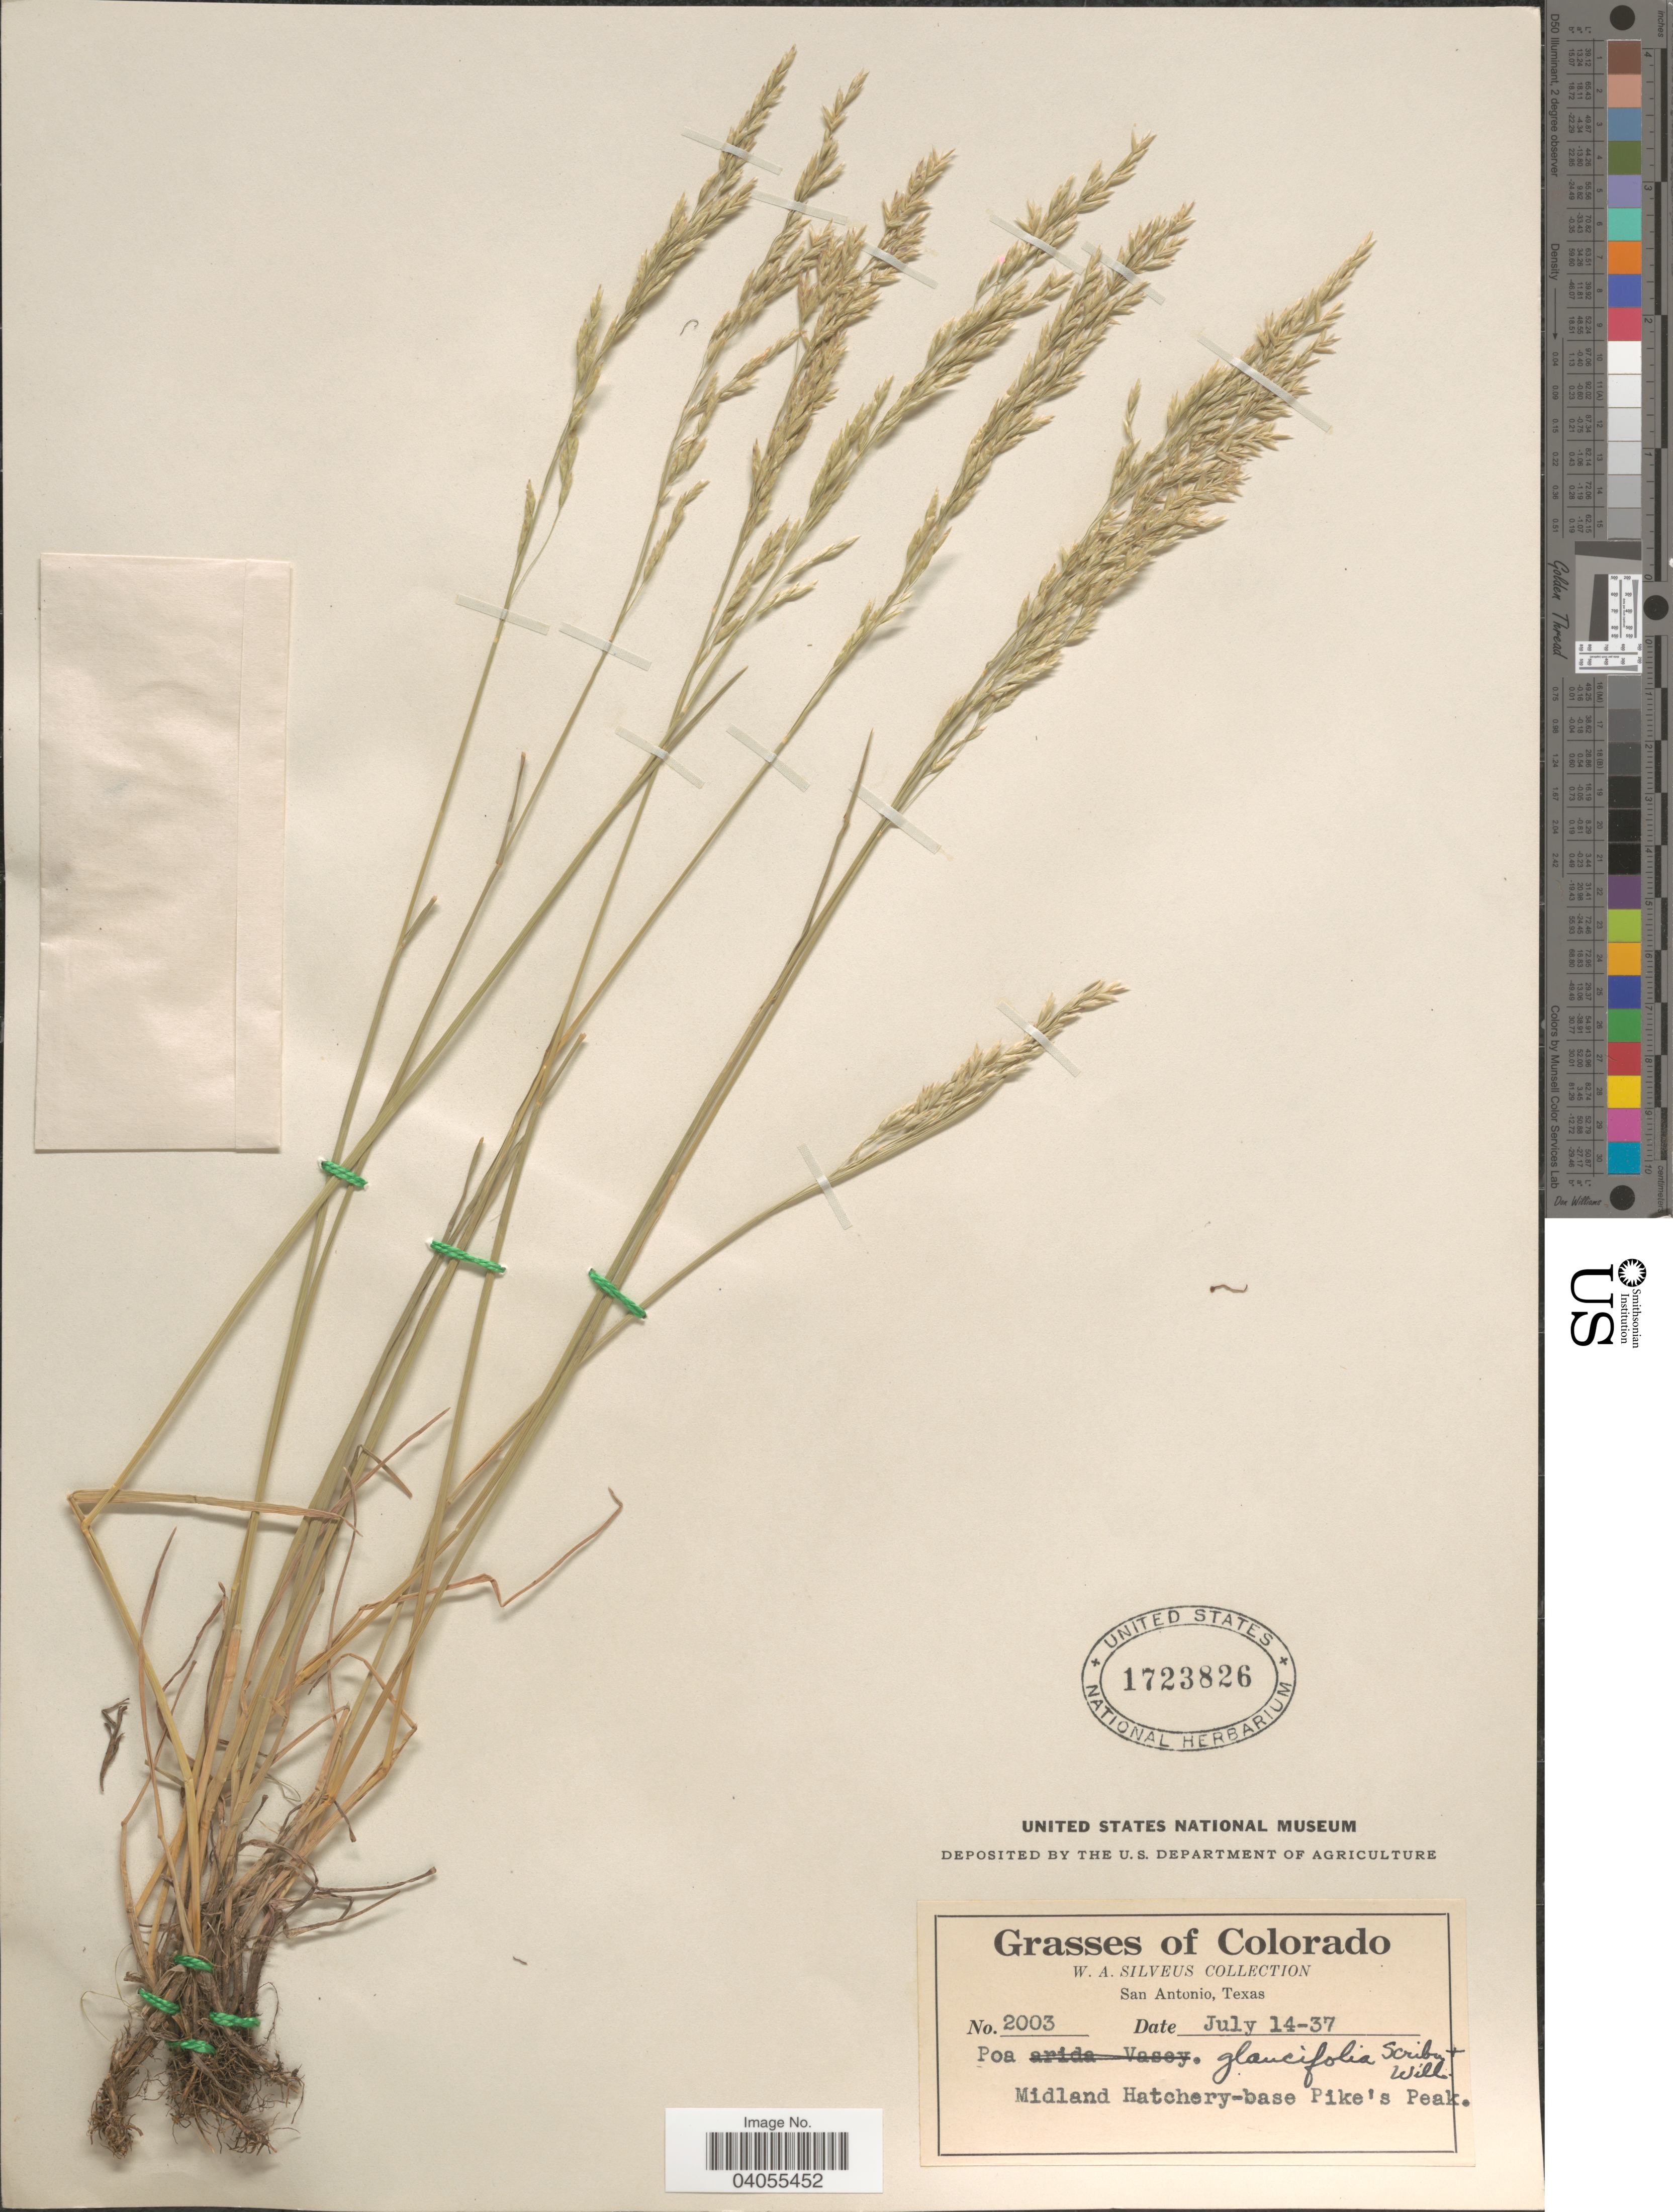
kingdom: Plantae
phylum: Tracheophyta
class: Liliopsida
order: Poales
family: Poaceae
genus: Poa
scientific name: Poa arida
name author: Vasey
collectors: W. Silveus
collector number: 2003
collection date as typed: Transcribed d/m/y: 14/7/37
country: United States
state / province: Colorado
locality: Midland Hatchery-base Pike's Peak.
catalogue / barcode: US 1723826